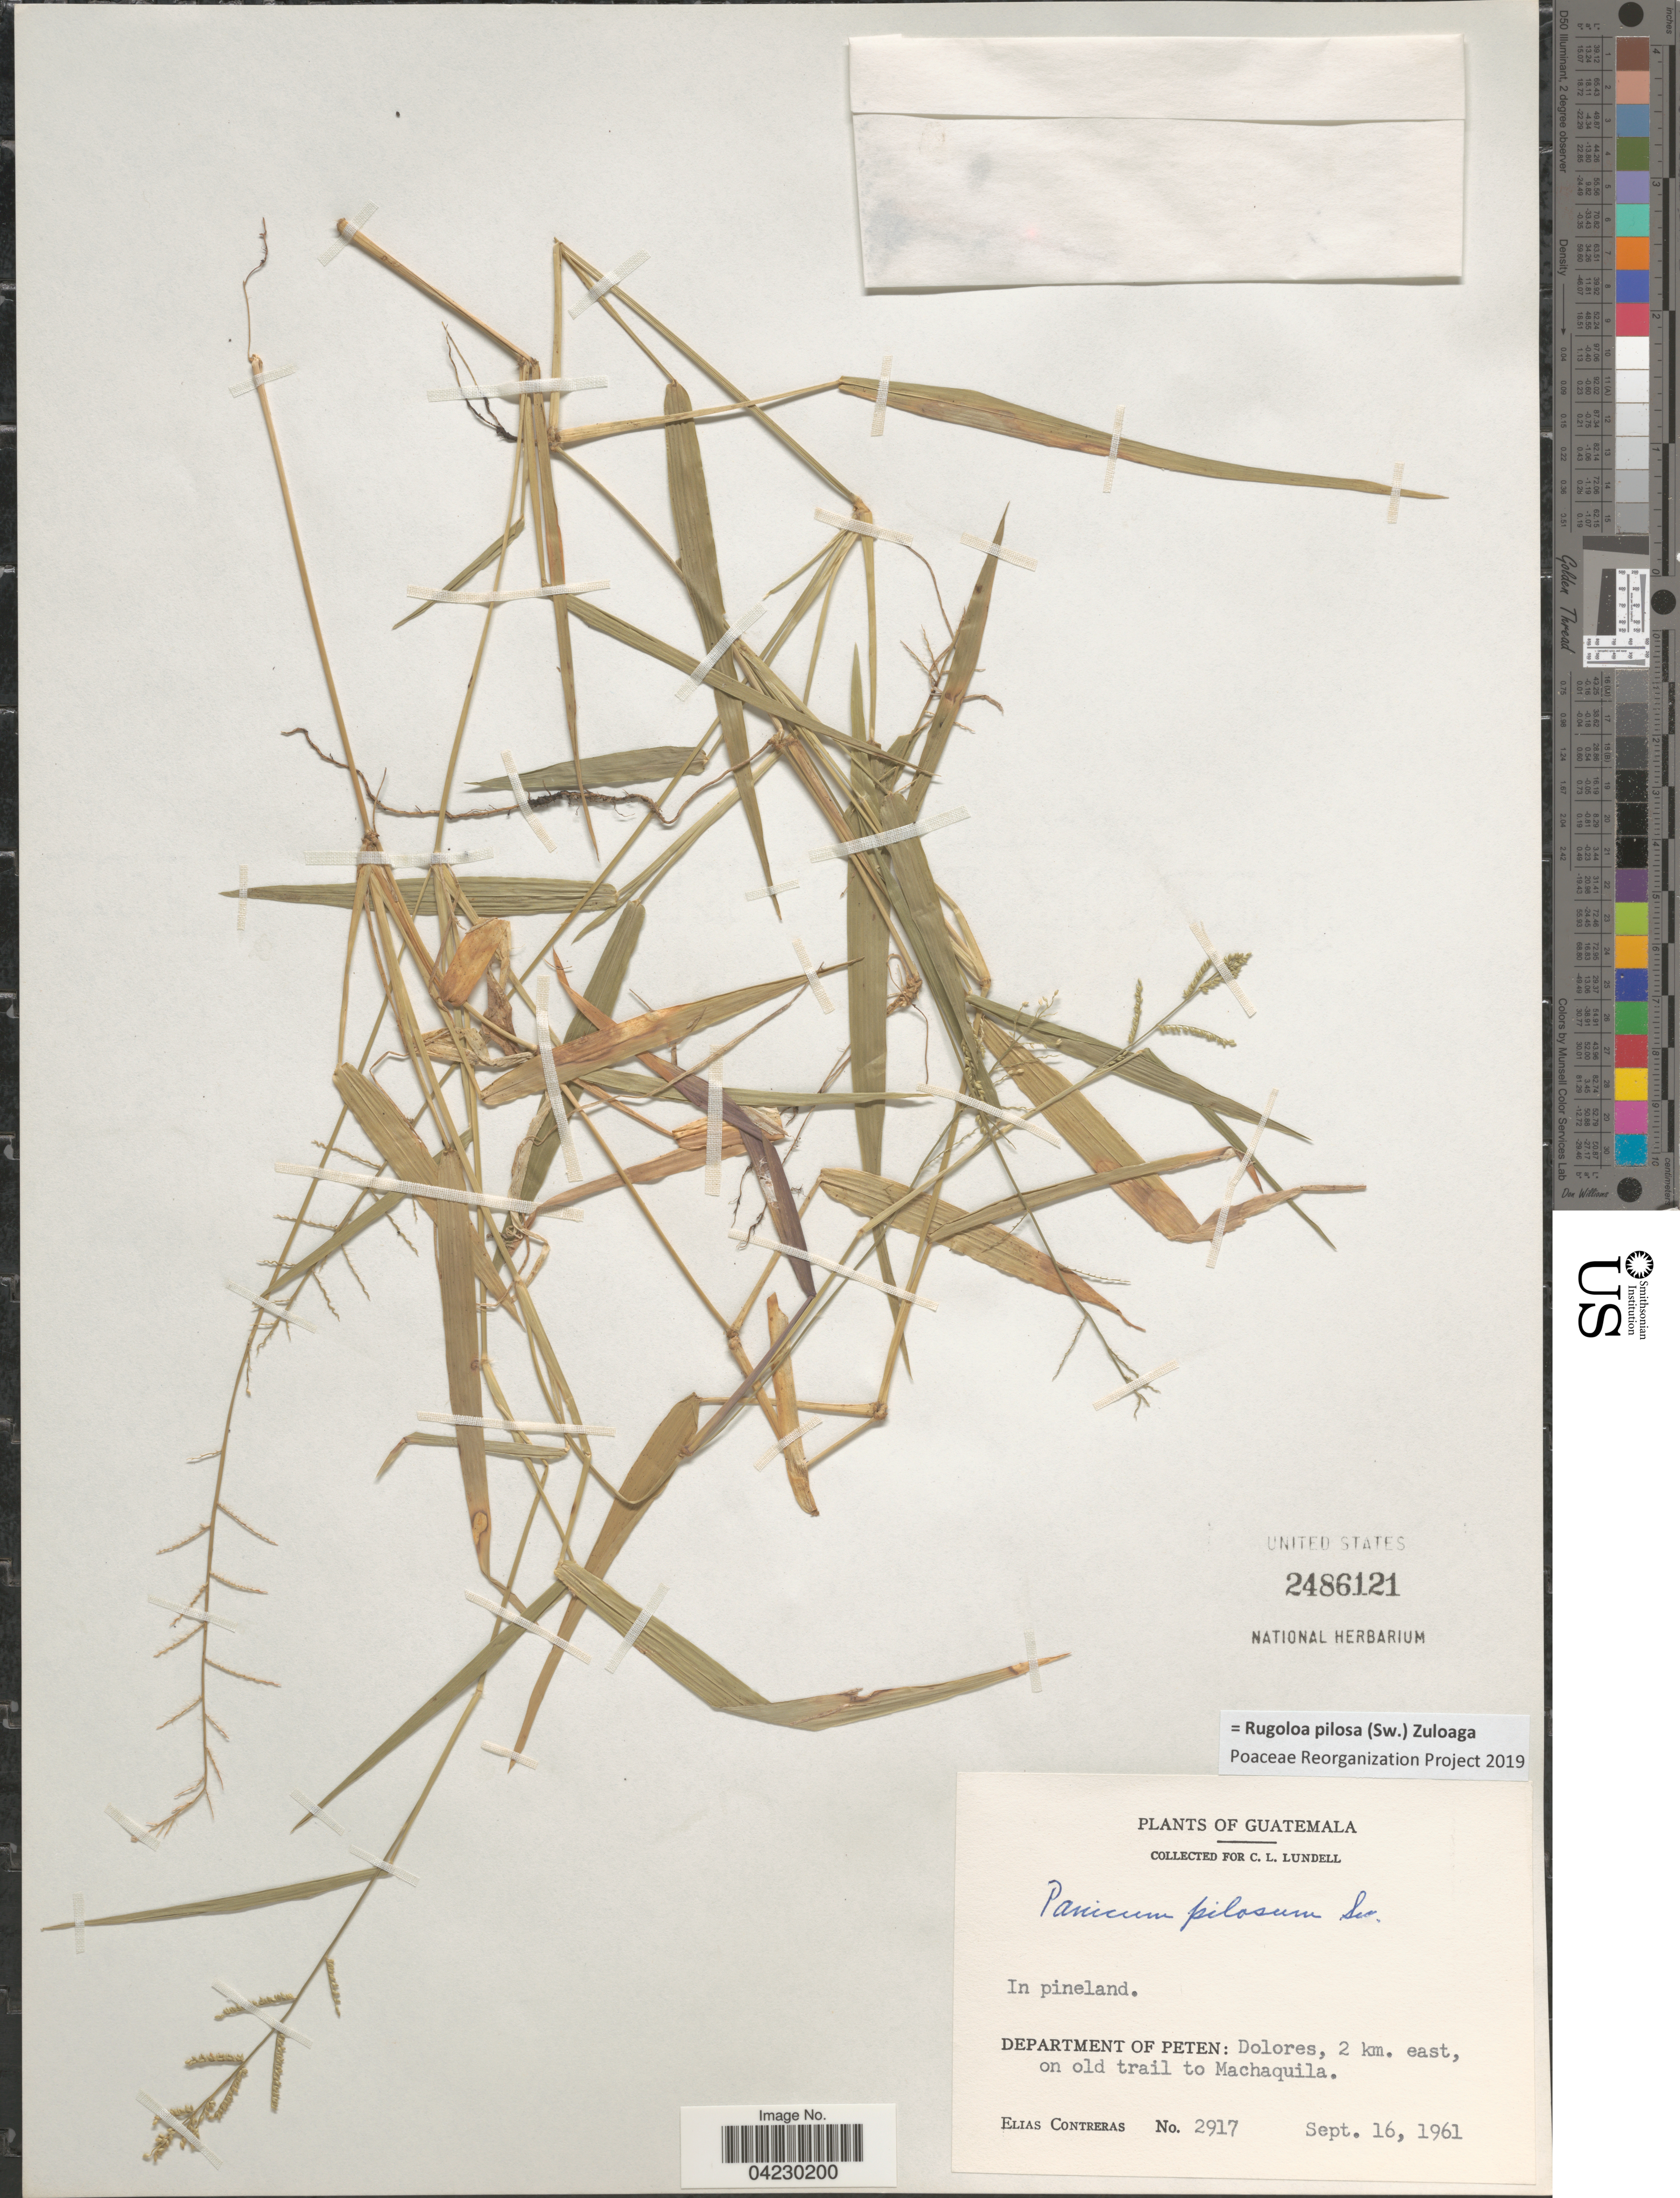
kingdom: Plantae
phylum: Tracheophyta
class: Liliopsida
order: Poales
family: Poaceae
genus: Rugoloa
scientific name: Rugoloa pilosa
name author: (Sw.) Zuloaga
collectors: E. Contreras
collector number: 2917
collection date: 1961-09-16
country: Guatemala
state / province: El Peten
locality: In pineland. Department of Peten: Dolores, 2 km. east, on old trail to Machaquila.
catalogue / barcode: US 2486121